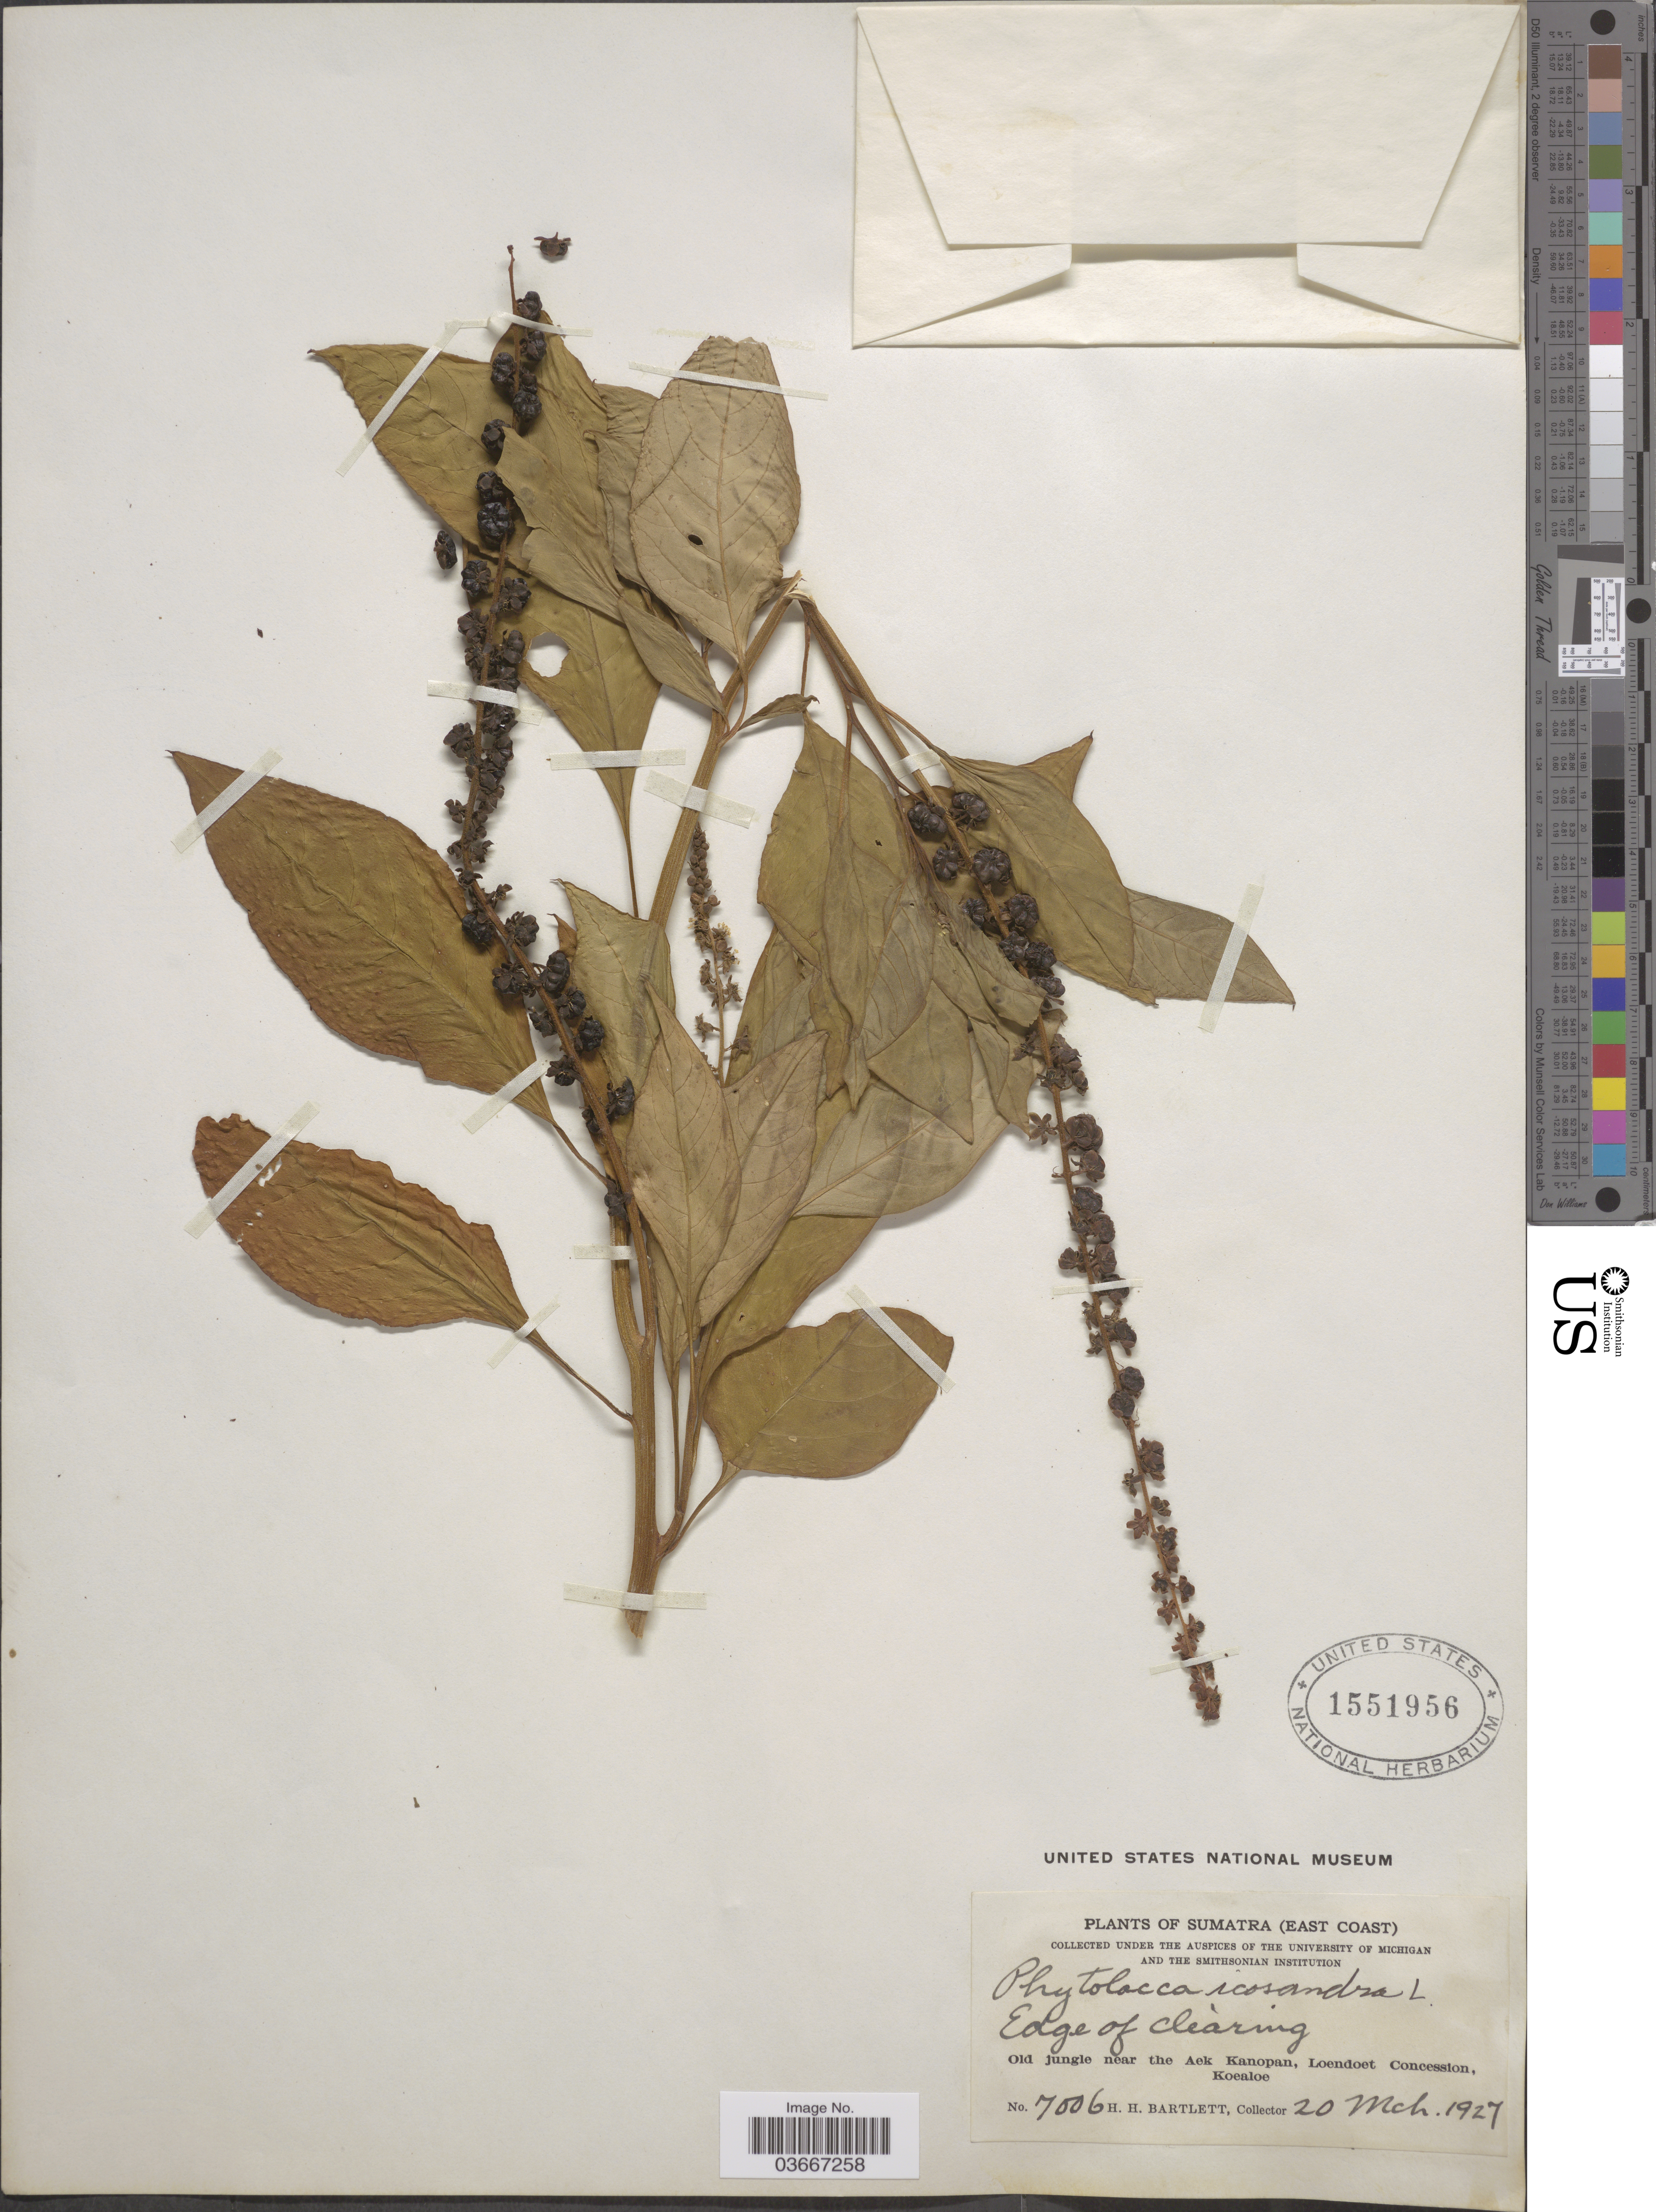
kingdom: Plantae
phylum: Tracheophyta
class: Magnoliopsida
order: Caryophyllales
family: Phytolaccaceae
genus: Phytolacca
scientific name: Phytolacca icosandra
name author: L.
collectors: H. H. Bartlett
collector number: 7006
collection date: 1927-03-20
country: Indonesia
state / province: Sumatra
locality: East Coast. Old jungle near the Aek Kanopan, Loendoet Concession, Koealoe.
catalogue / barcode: US 1551956